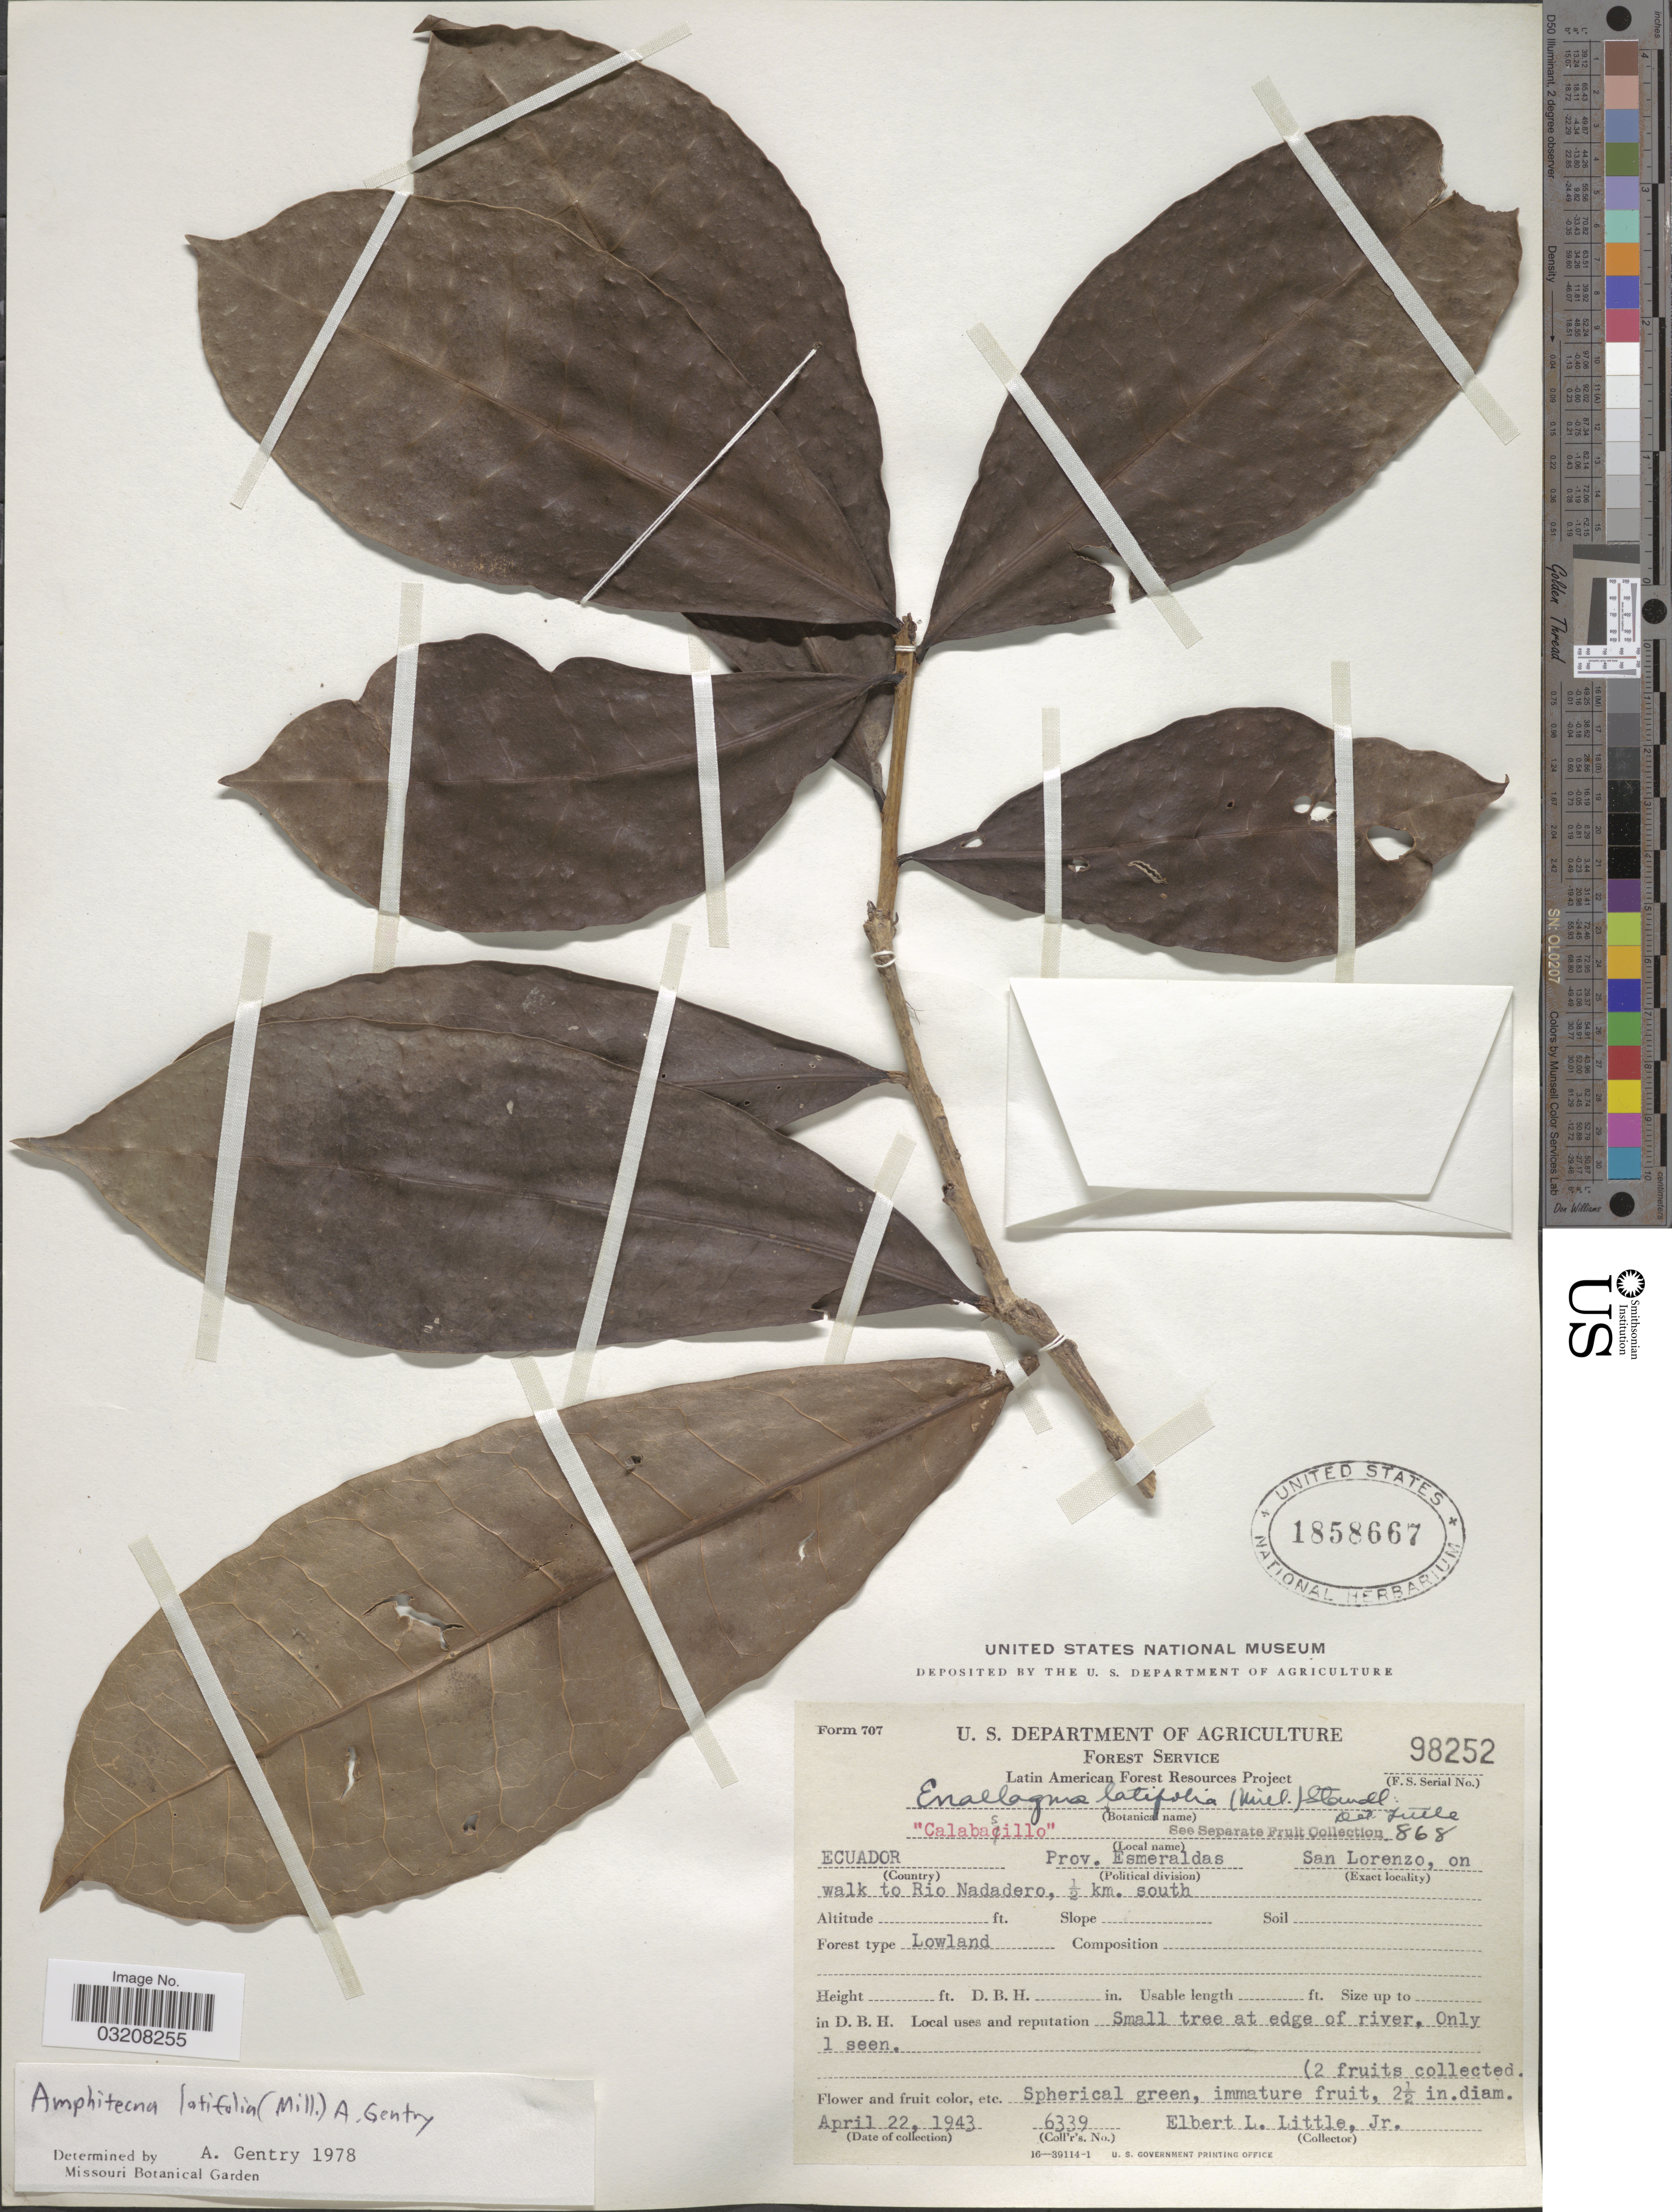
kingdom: Plantae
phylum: Tracheophyta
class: Magnoliopsida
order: Lamiales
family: Bignoniaceae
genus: Amphitecna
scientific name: Amphitecna latifolia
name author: (Mill.) A.H. Gentry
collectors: E. L. Little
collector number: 6339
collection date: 1943-04-22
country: Ecuador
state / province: Esmeraldas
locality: San Lorenzo, on walk to Rio Nadadero, ½ km. south.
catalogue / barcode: US 1858667